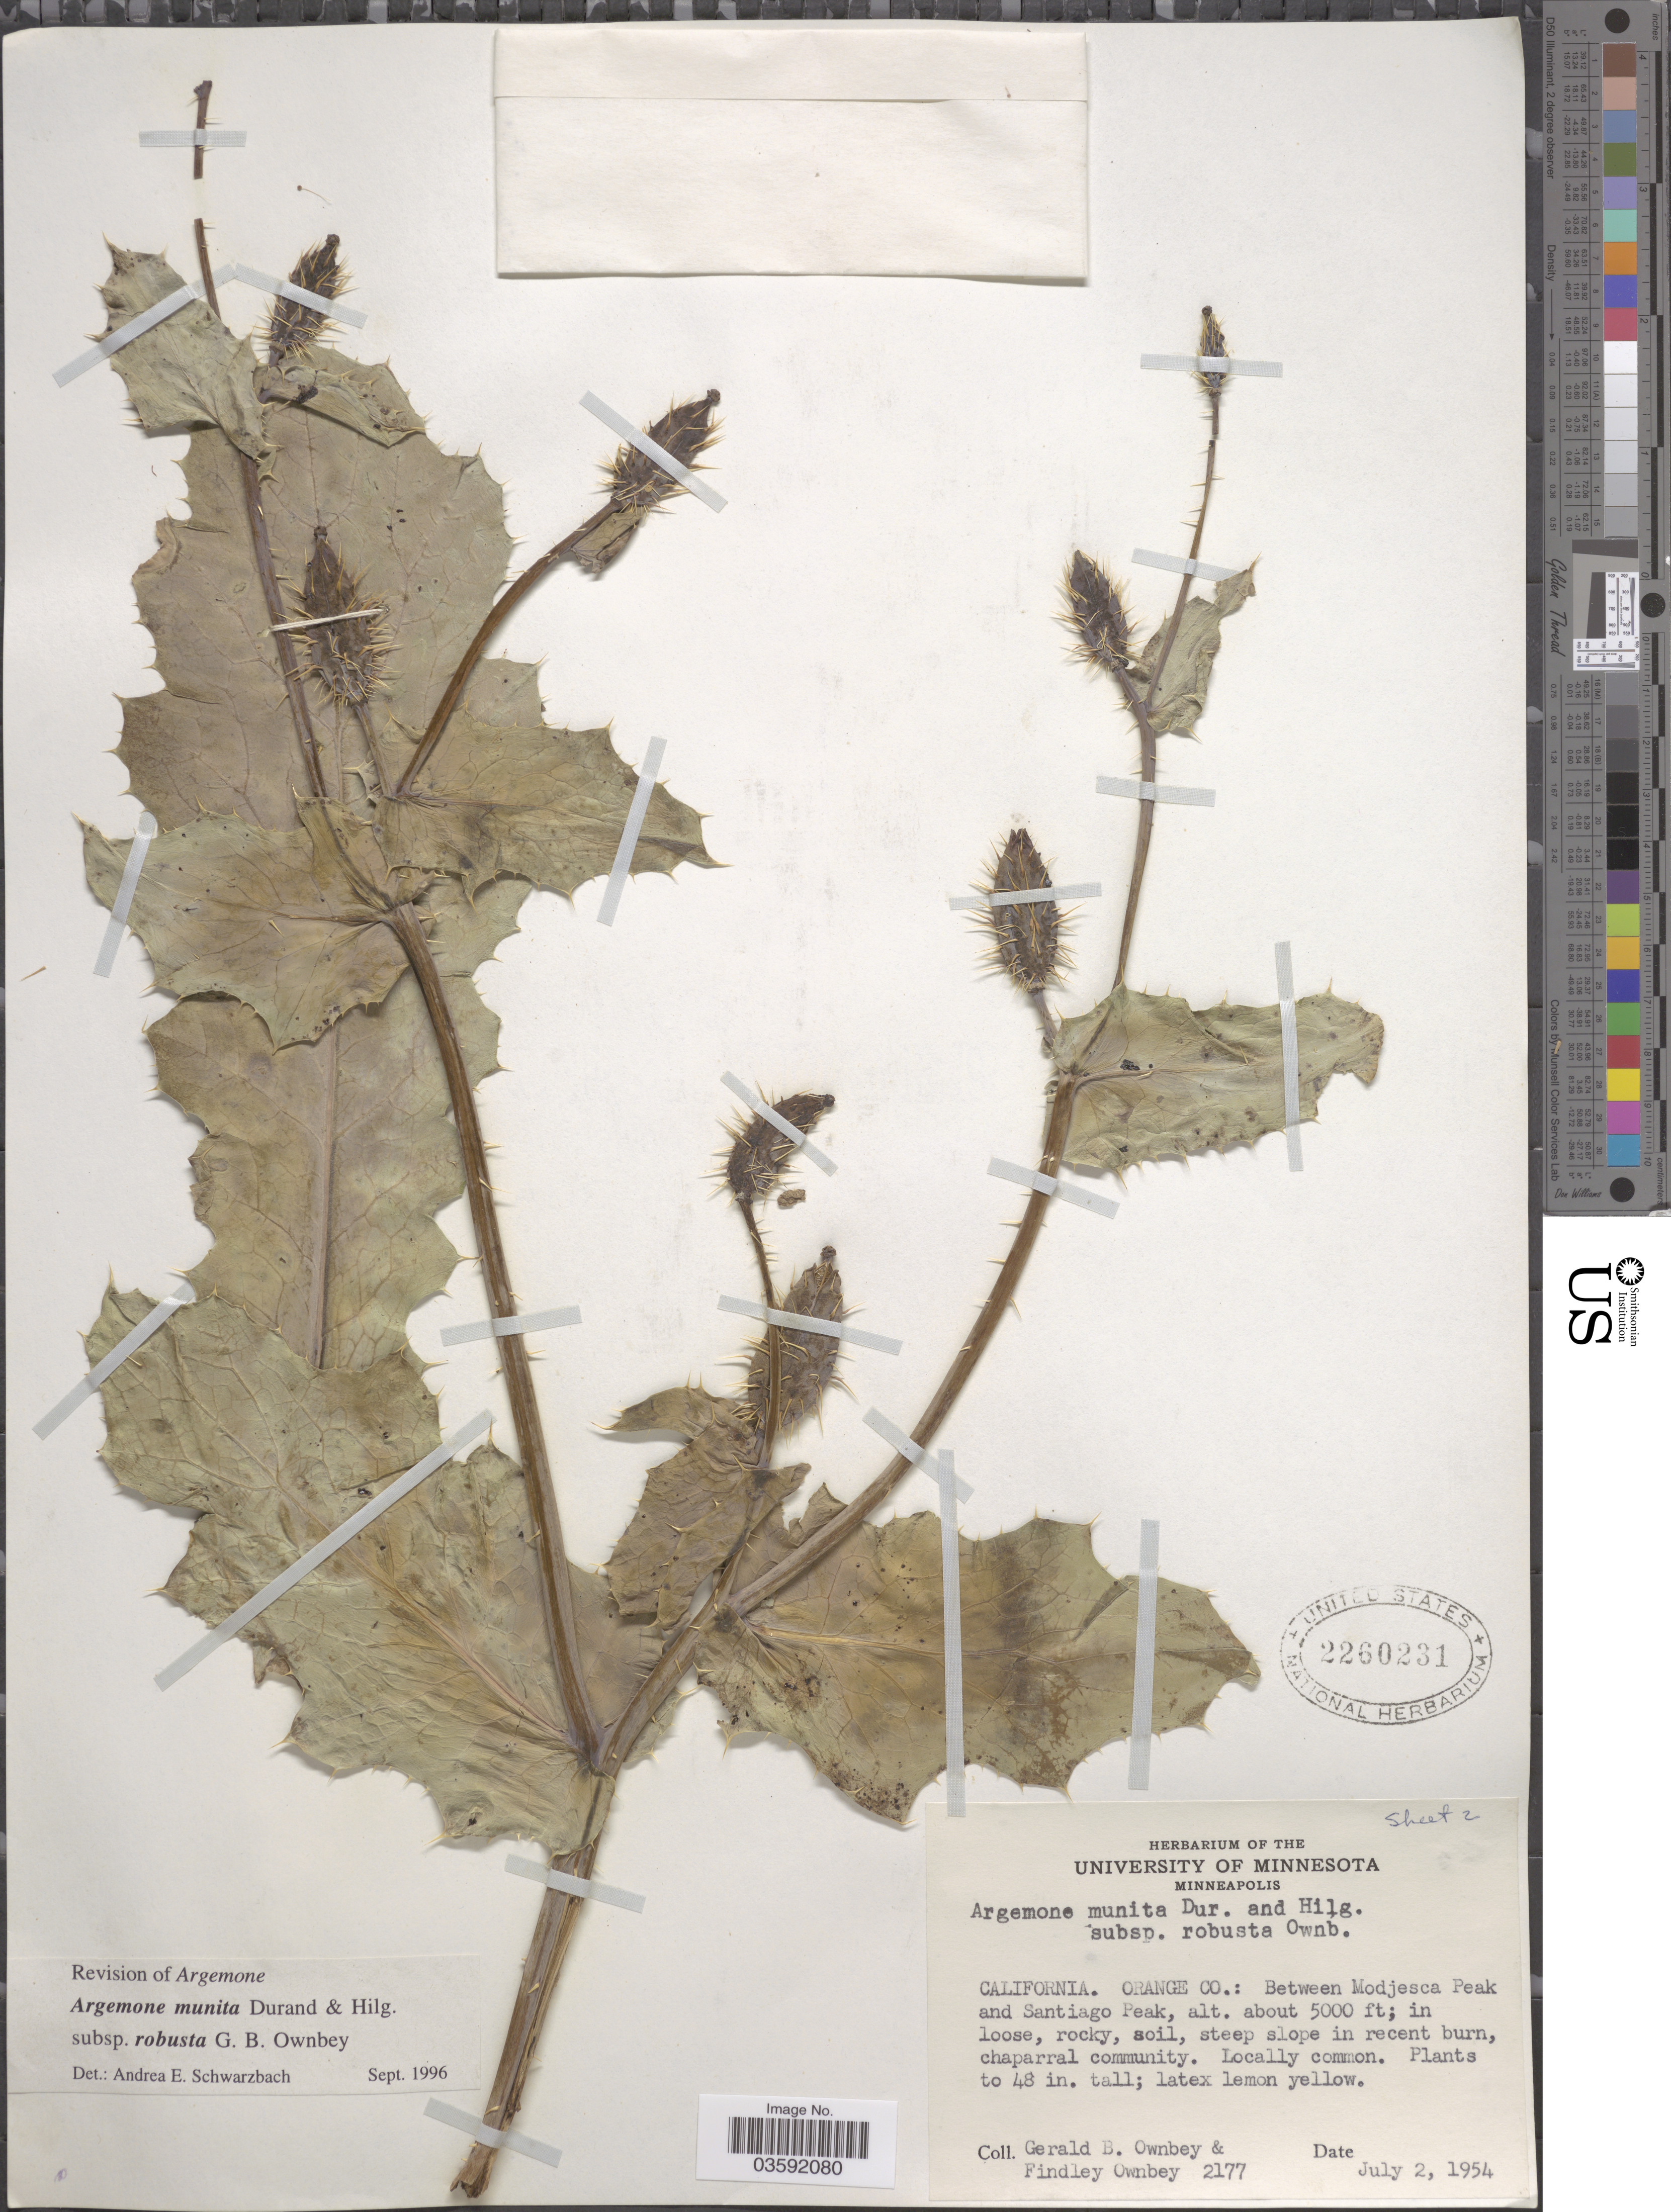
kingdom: Plantae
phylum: Tracheophyta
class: Magnoliopsida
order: Ranunculales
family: Papaveraceae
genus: Argemone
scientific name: Argemone munita subsp. robusta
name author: G.B. Ownbey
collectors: G. B. Ownbey & F. Ownbey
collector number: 2177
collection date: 1954-07-02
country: United States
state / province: California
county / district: Orange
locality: Orange Co.: Between Modjesca Peak and Santiago Peak.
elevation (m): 1524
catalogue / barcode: US 2260231